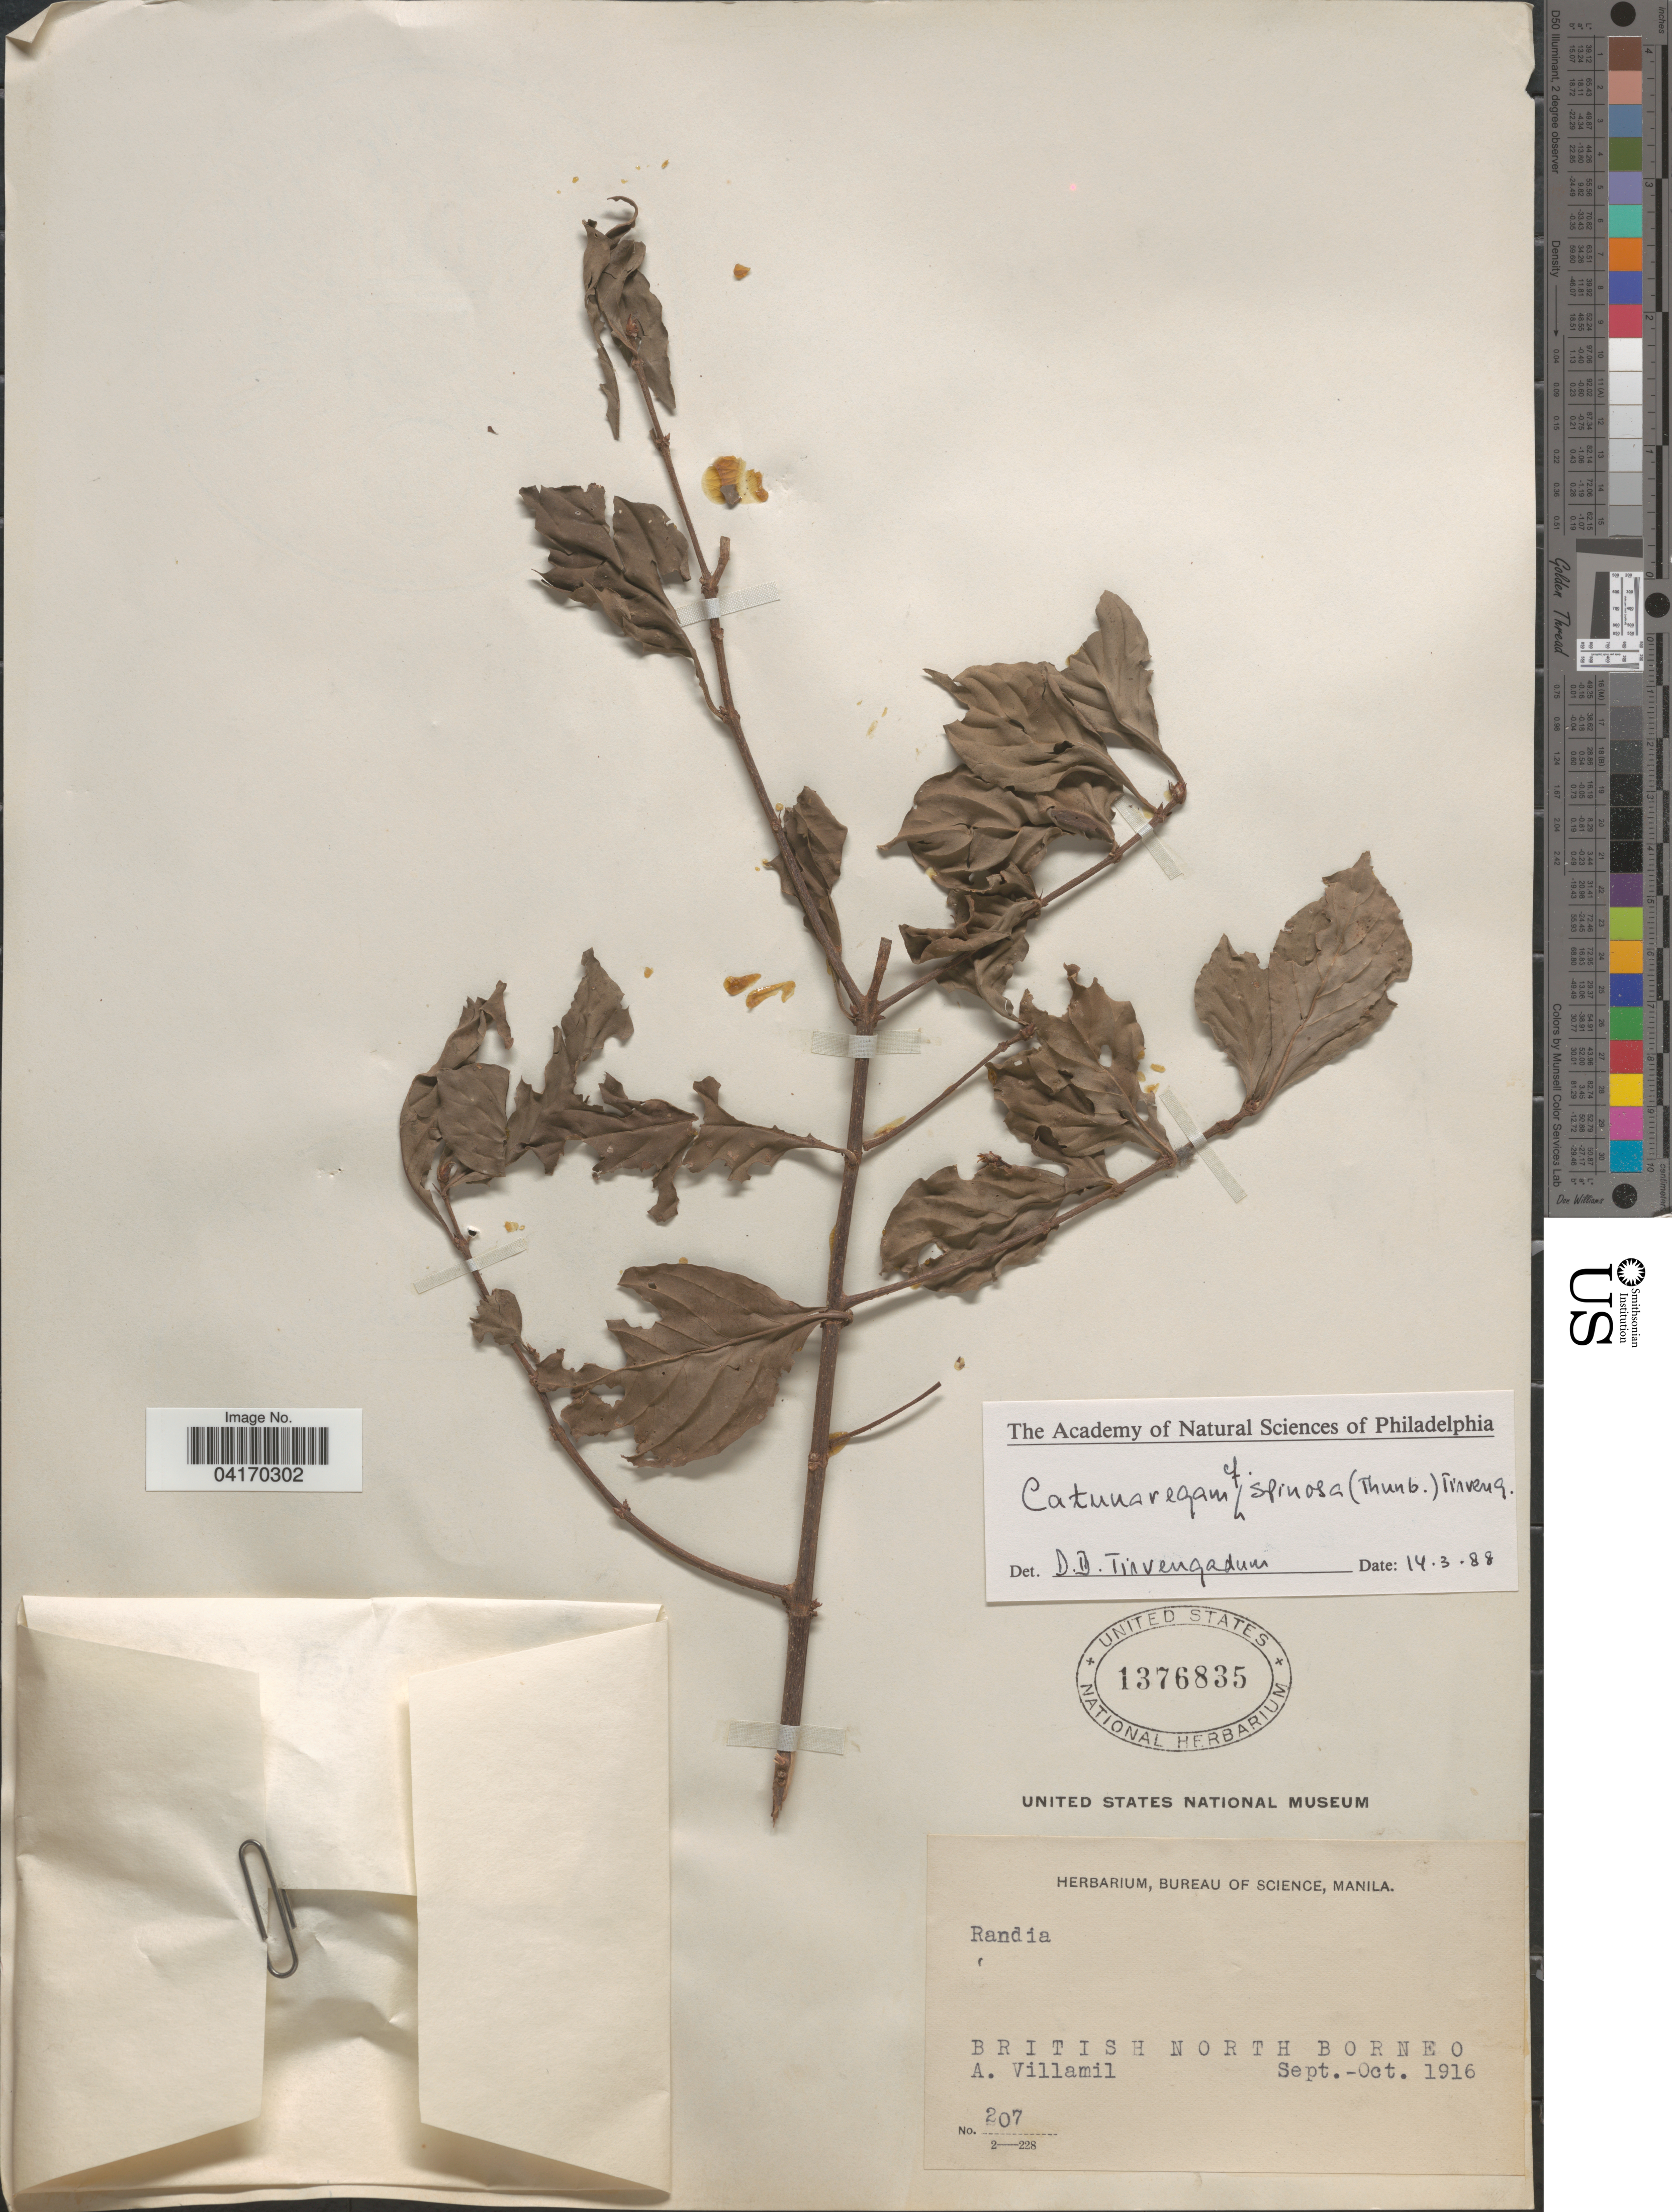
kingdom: Plantae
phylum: Tracheophyta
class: Magnoliopsida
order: Gentianales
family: Rubiaceae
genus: Catunaregam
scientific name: Catunaregam spinosa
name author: (Thunb.) Tirveng.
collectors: A. Villamil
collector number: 207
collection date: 1916-09/1916-10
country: Malaysia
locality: British North Borneo.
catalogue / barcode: US 1376835